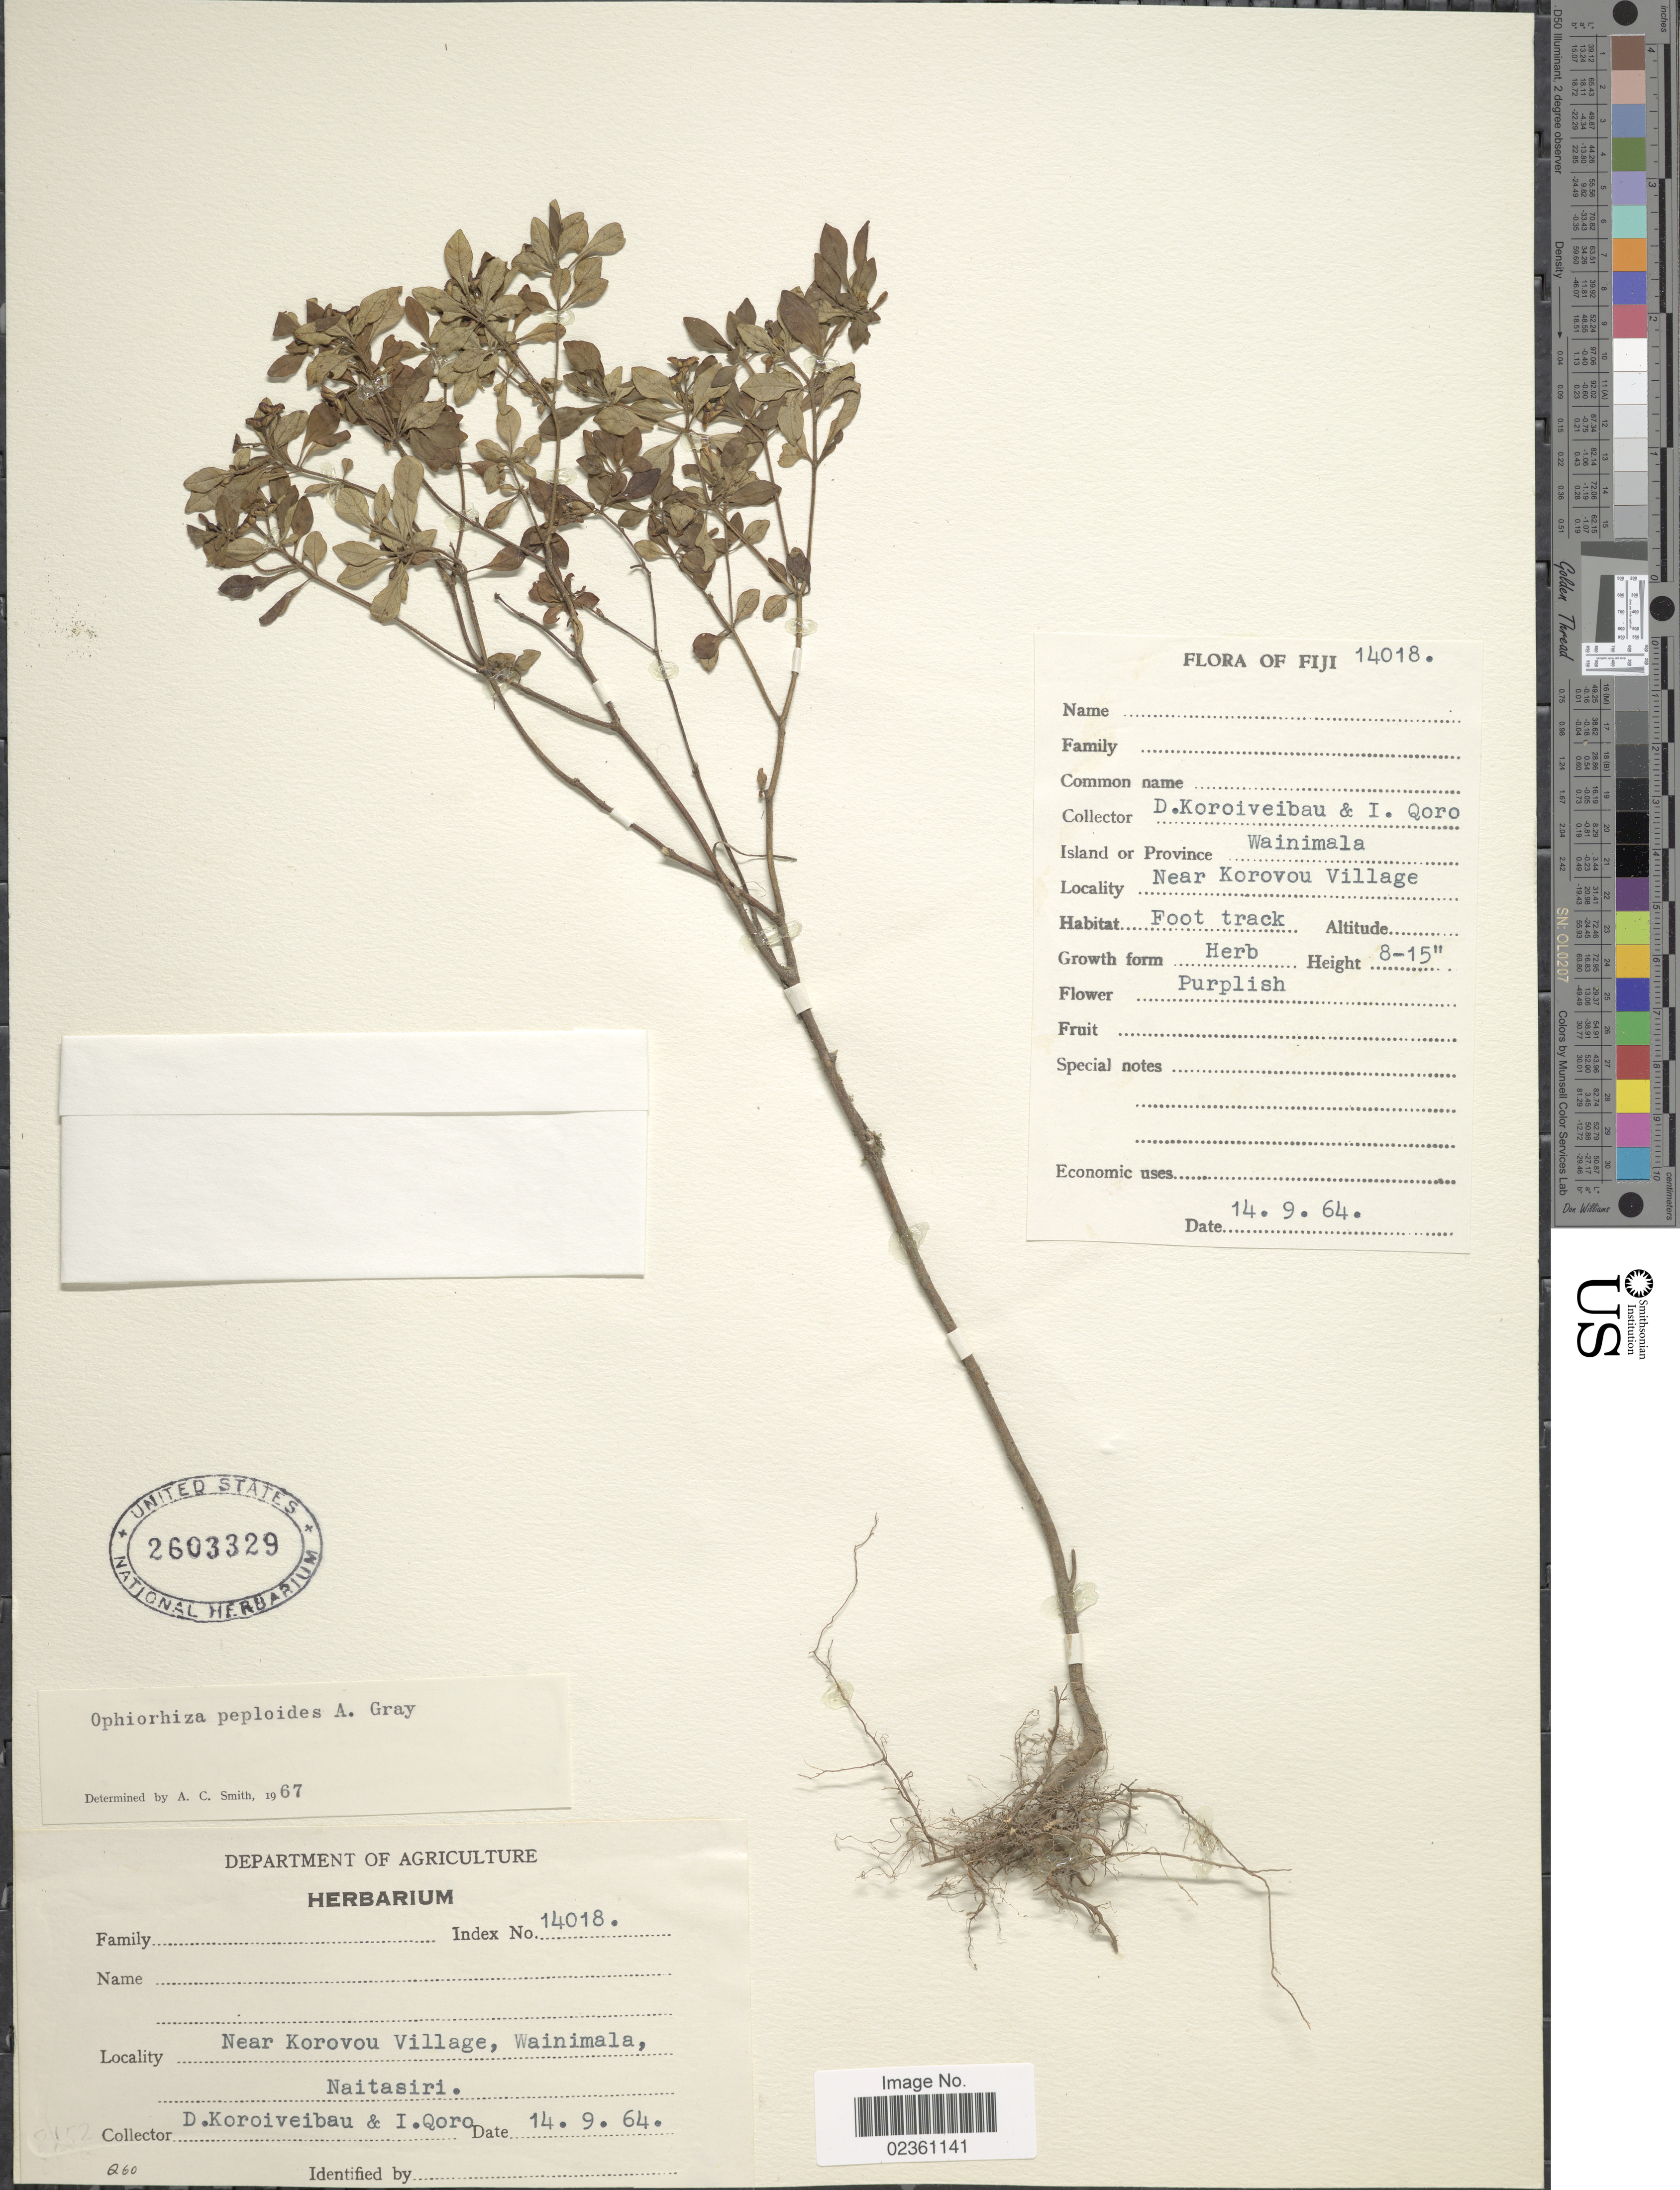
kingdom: Plantae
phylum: Tracheophyta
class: Magnoliopsida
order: Gentianales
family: Rubiaceae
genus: Ophiorrhiza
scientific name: Ophiorrhiza peploides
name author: A. Gray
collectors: D. Koroiveibau & I. Qoro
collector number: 14018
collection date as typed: Transcribed d/m/y: 14/9/64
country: Fiji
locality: Near Korovou Village, Wainimala, Naitasiri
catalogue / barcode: US 2603329